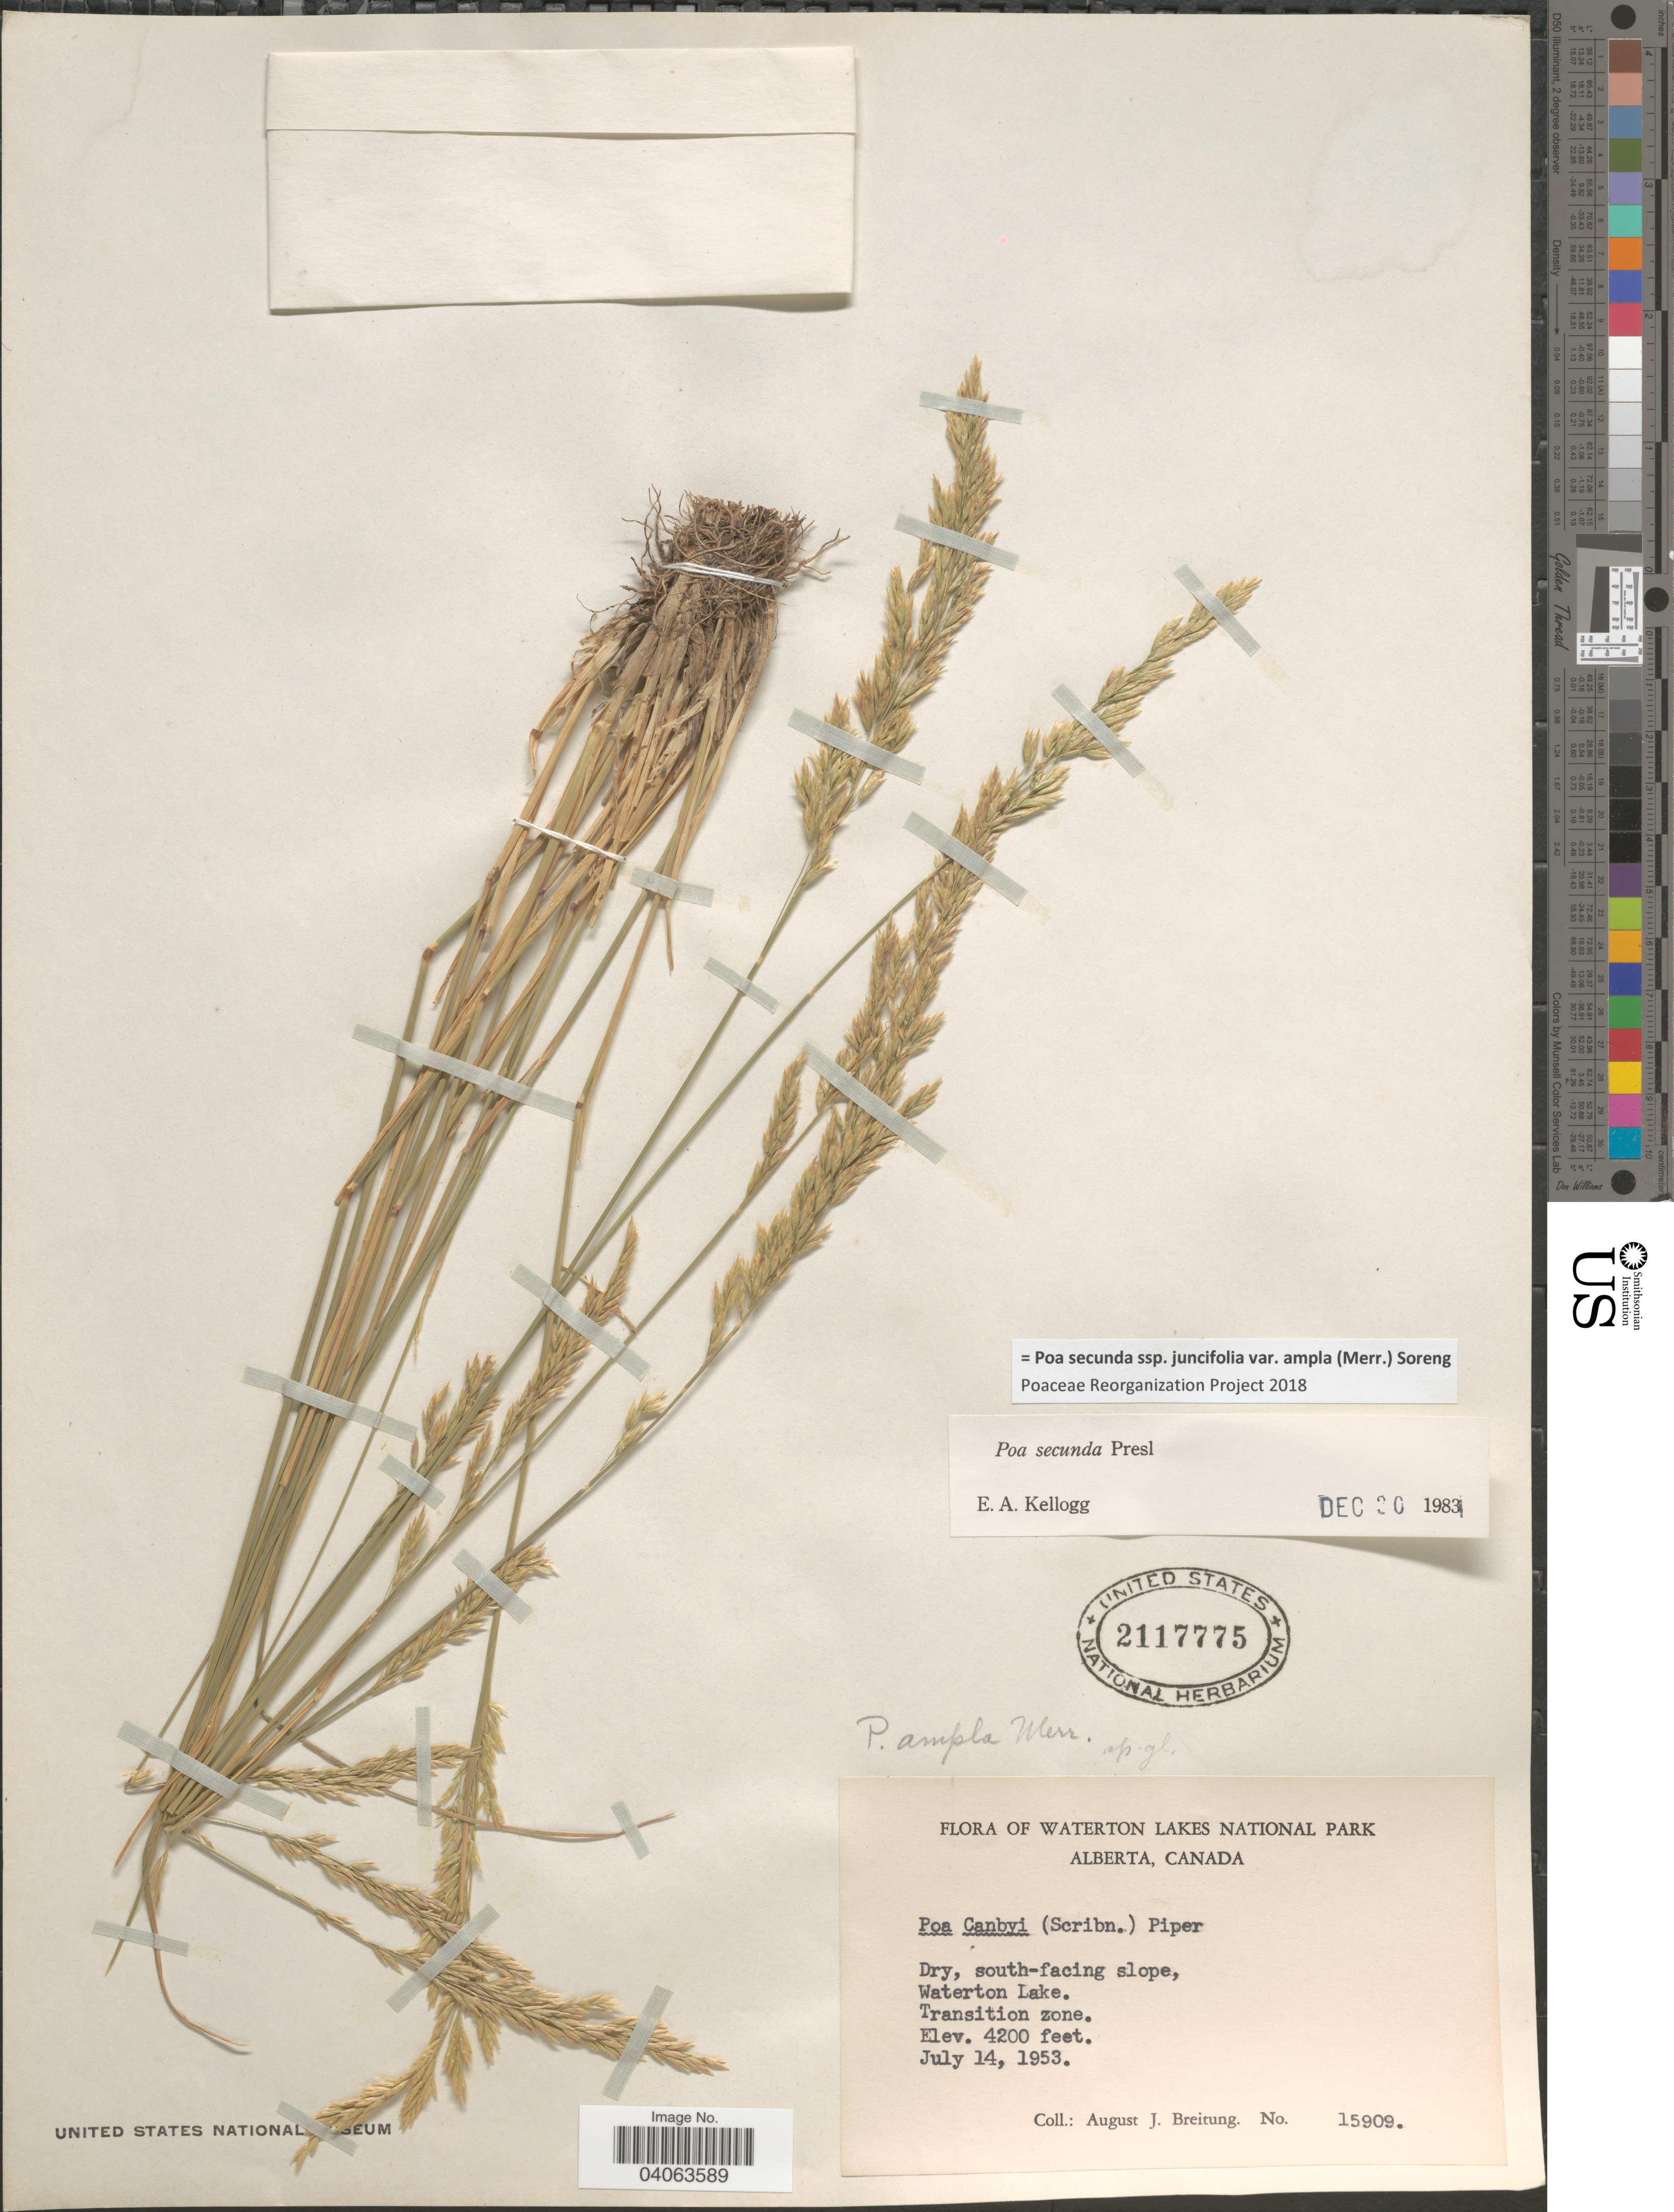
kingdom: Plantae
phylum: Tracheophyta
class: Liliopsida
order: Poales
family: Poaceae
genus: Poa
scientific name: Poa secunda subsp. juncifolia var. ampla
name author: (Merr.) Soreng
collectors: A. Breitung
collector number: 15909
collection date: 1953-07-14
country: Canada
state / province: Alberta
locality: Waterton Lakes National Park. Dry, south-facing slope, Waterton Lake. Transition zone.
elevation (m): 1280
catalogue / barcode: US 2117775